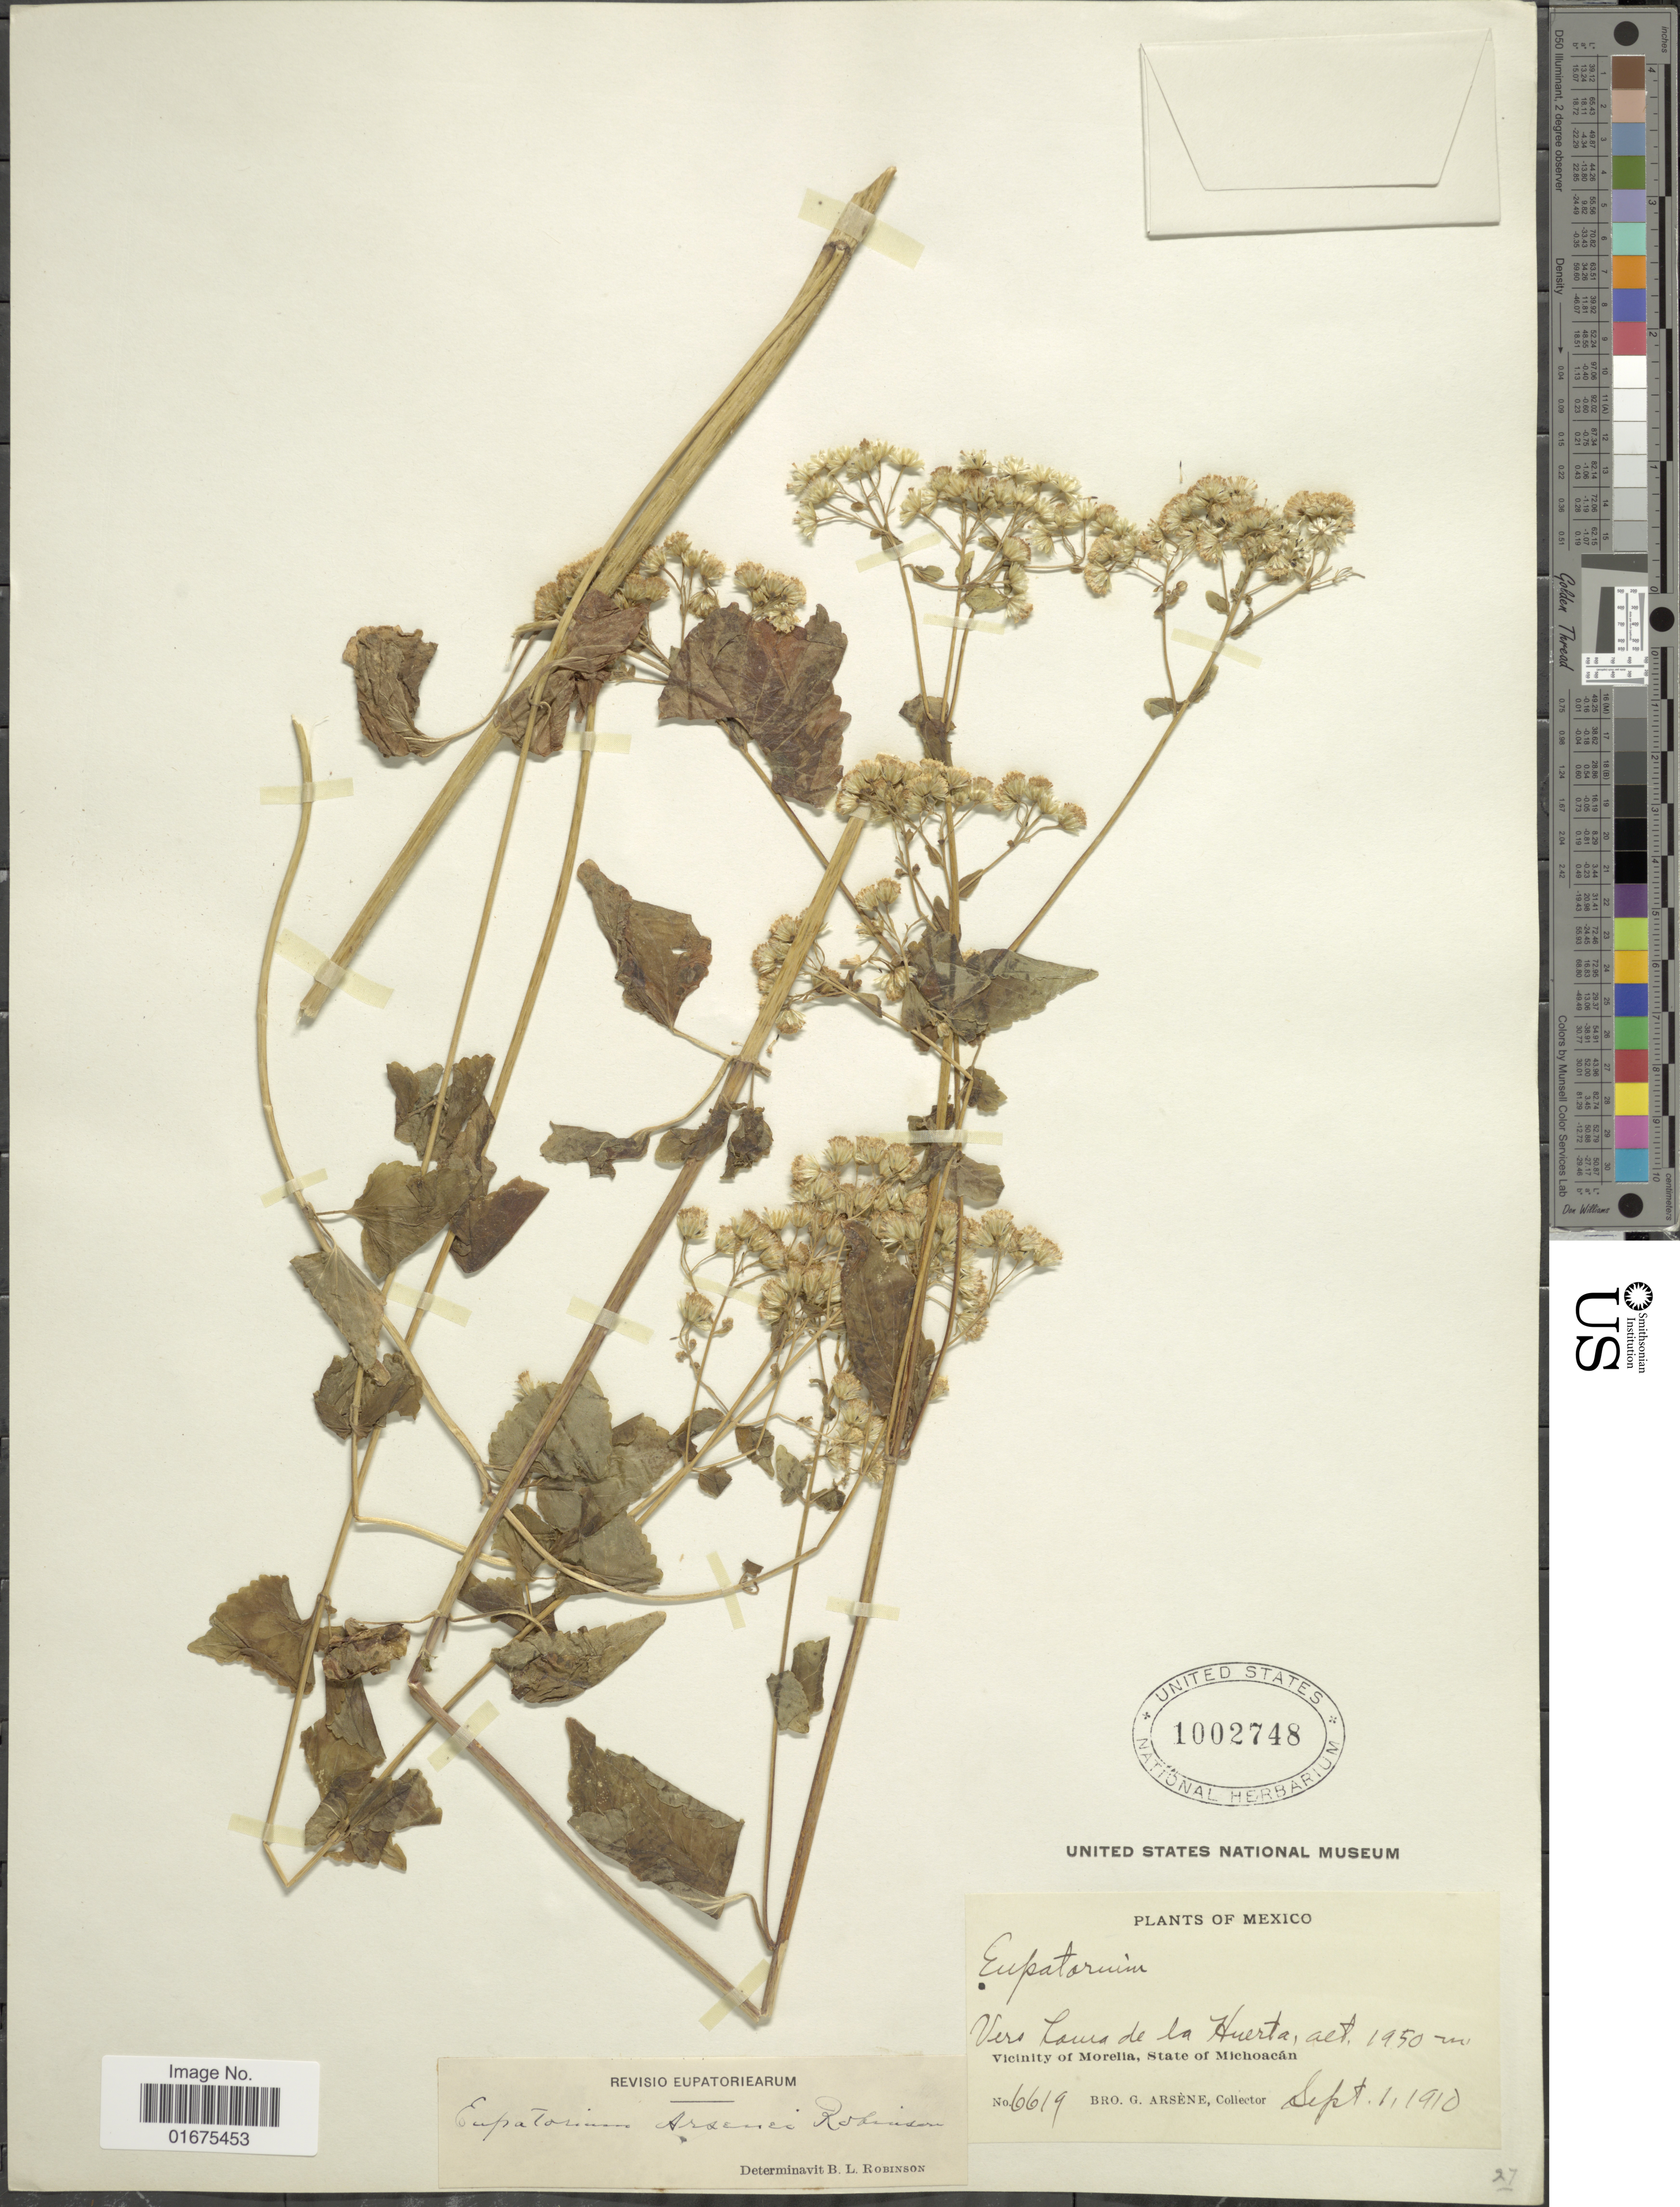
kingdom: Plantae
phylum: Tracheophyta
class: Magnoliopsida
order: Asterales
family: Asteraceae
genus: Ageratina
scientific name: Ageratina arsenei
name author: (B.L. Rob.) R.M. King & H. Rob.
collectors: Bro. G. Arsène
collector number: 6619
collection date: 1910-09-01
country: Mexico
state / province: Michoacán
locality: Vero Lama de la Huerta, Vicinity of Morelia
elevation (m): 1950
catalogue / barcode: US 1002748